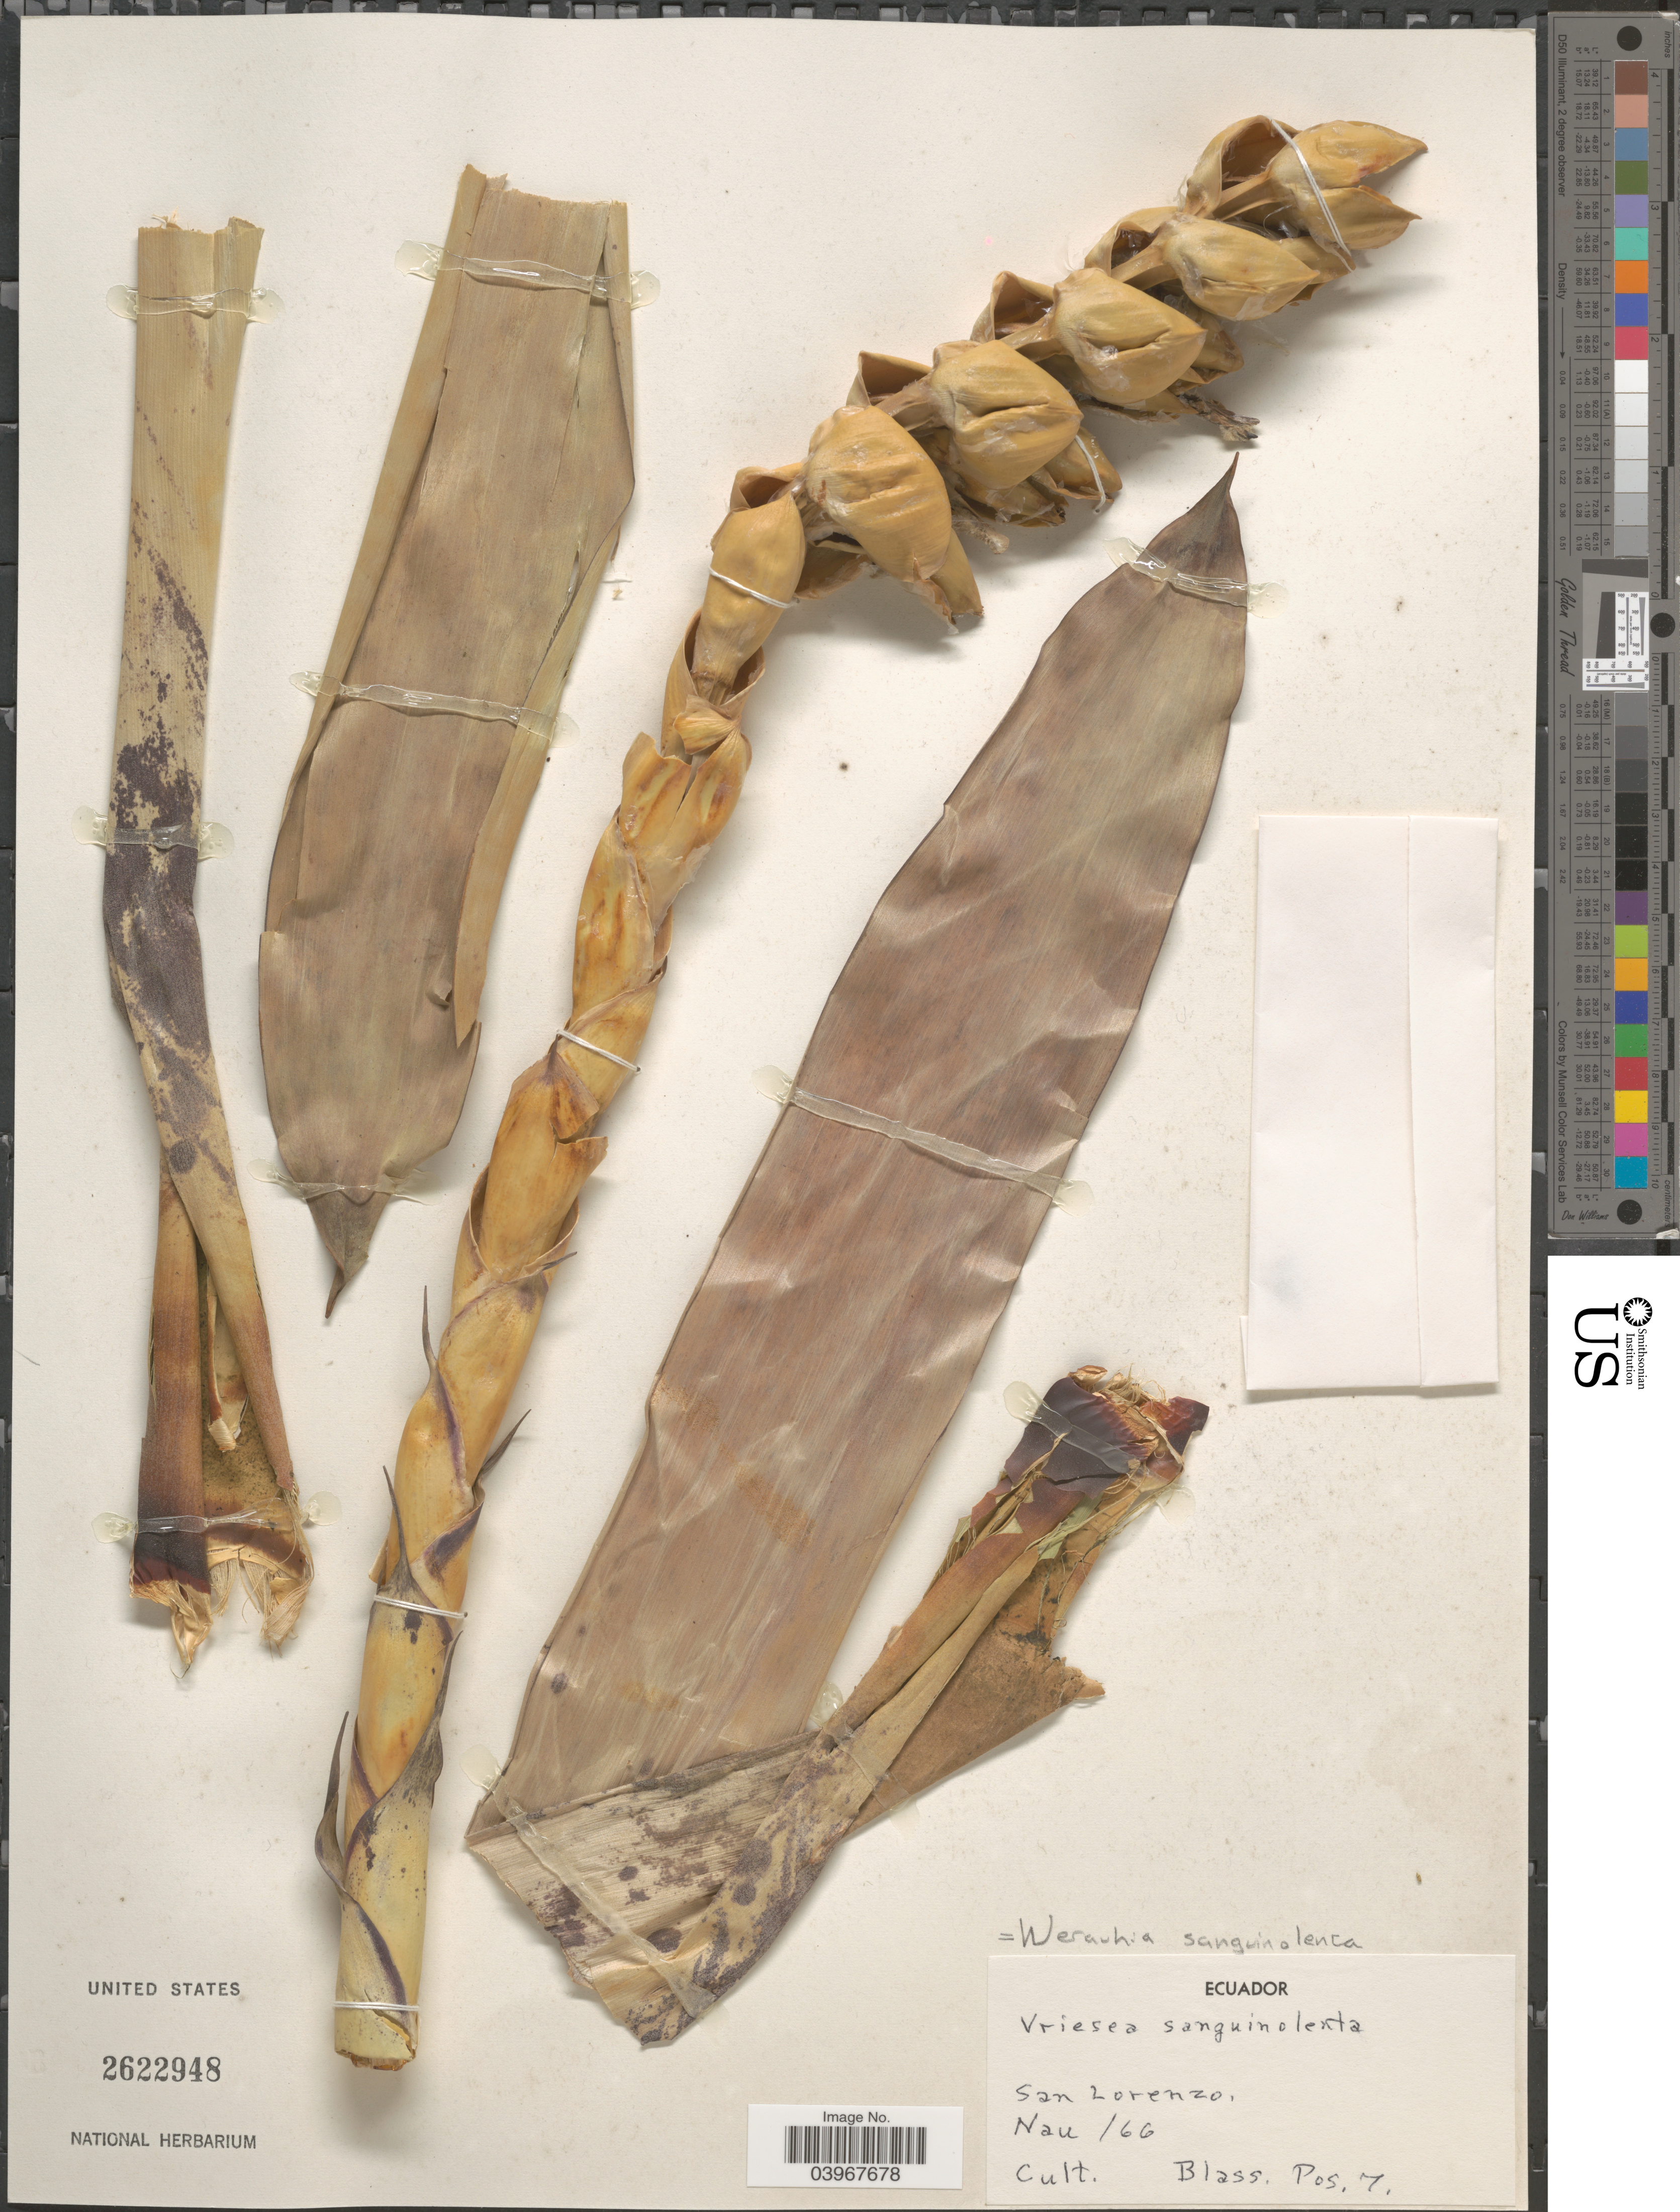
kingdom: Plantae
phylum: Tracheophyta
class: Liliopsida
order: Poales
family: Bromeliaceae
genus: Werauhia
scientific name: Werauhia sanguinolenta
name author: (Cogn. & Marchal) J.R. Grant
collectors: Blass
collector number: Pos7?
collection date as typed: Transcribed d/m/y: /11/66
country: Ecuador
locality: San Lorenzo.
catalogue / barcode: US 2622948